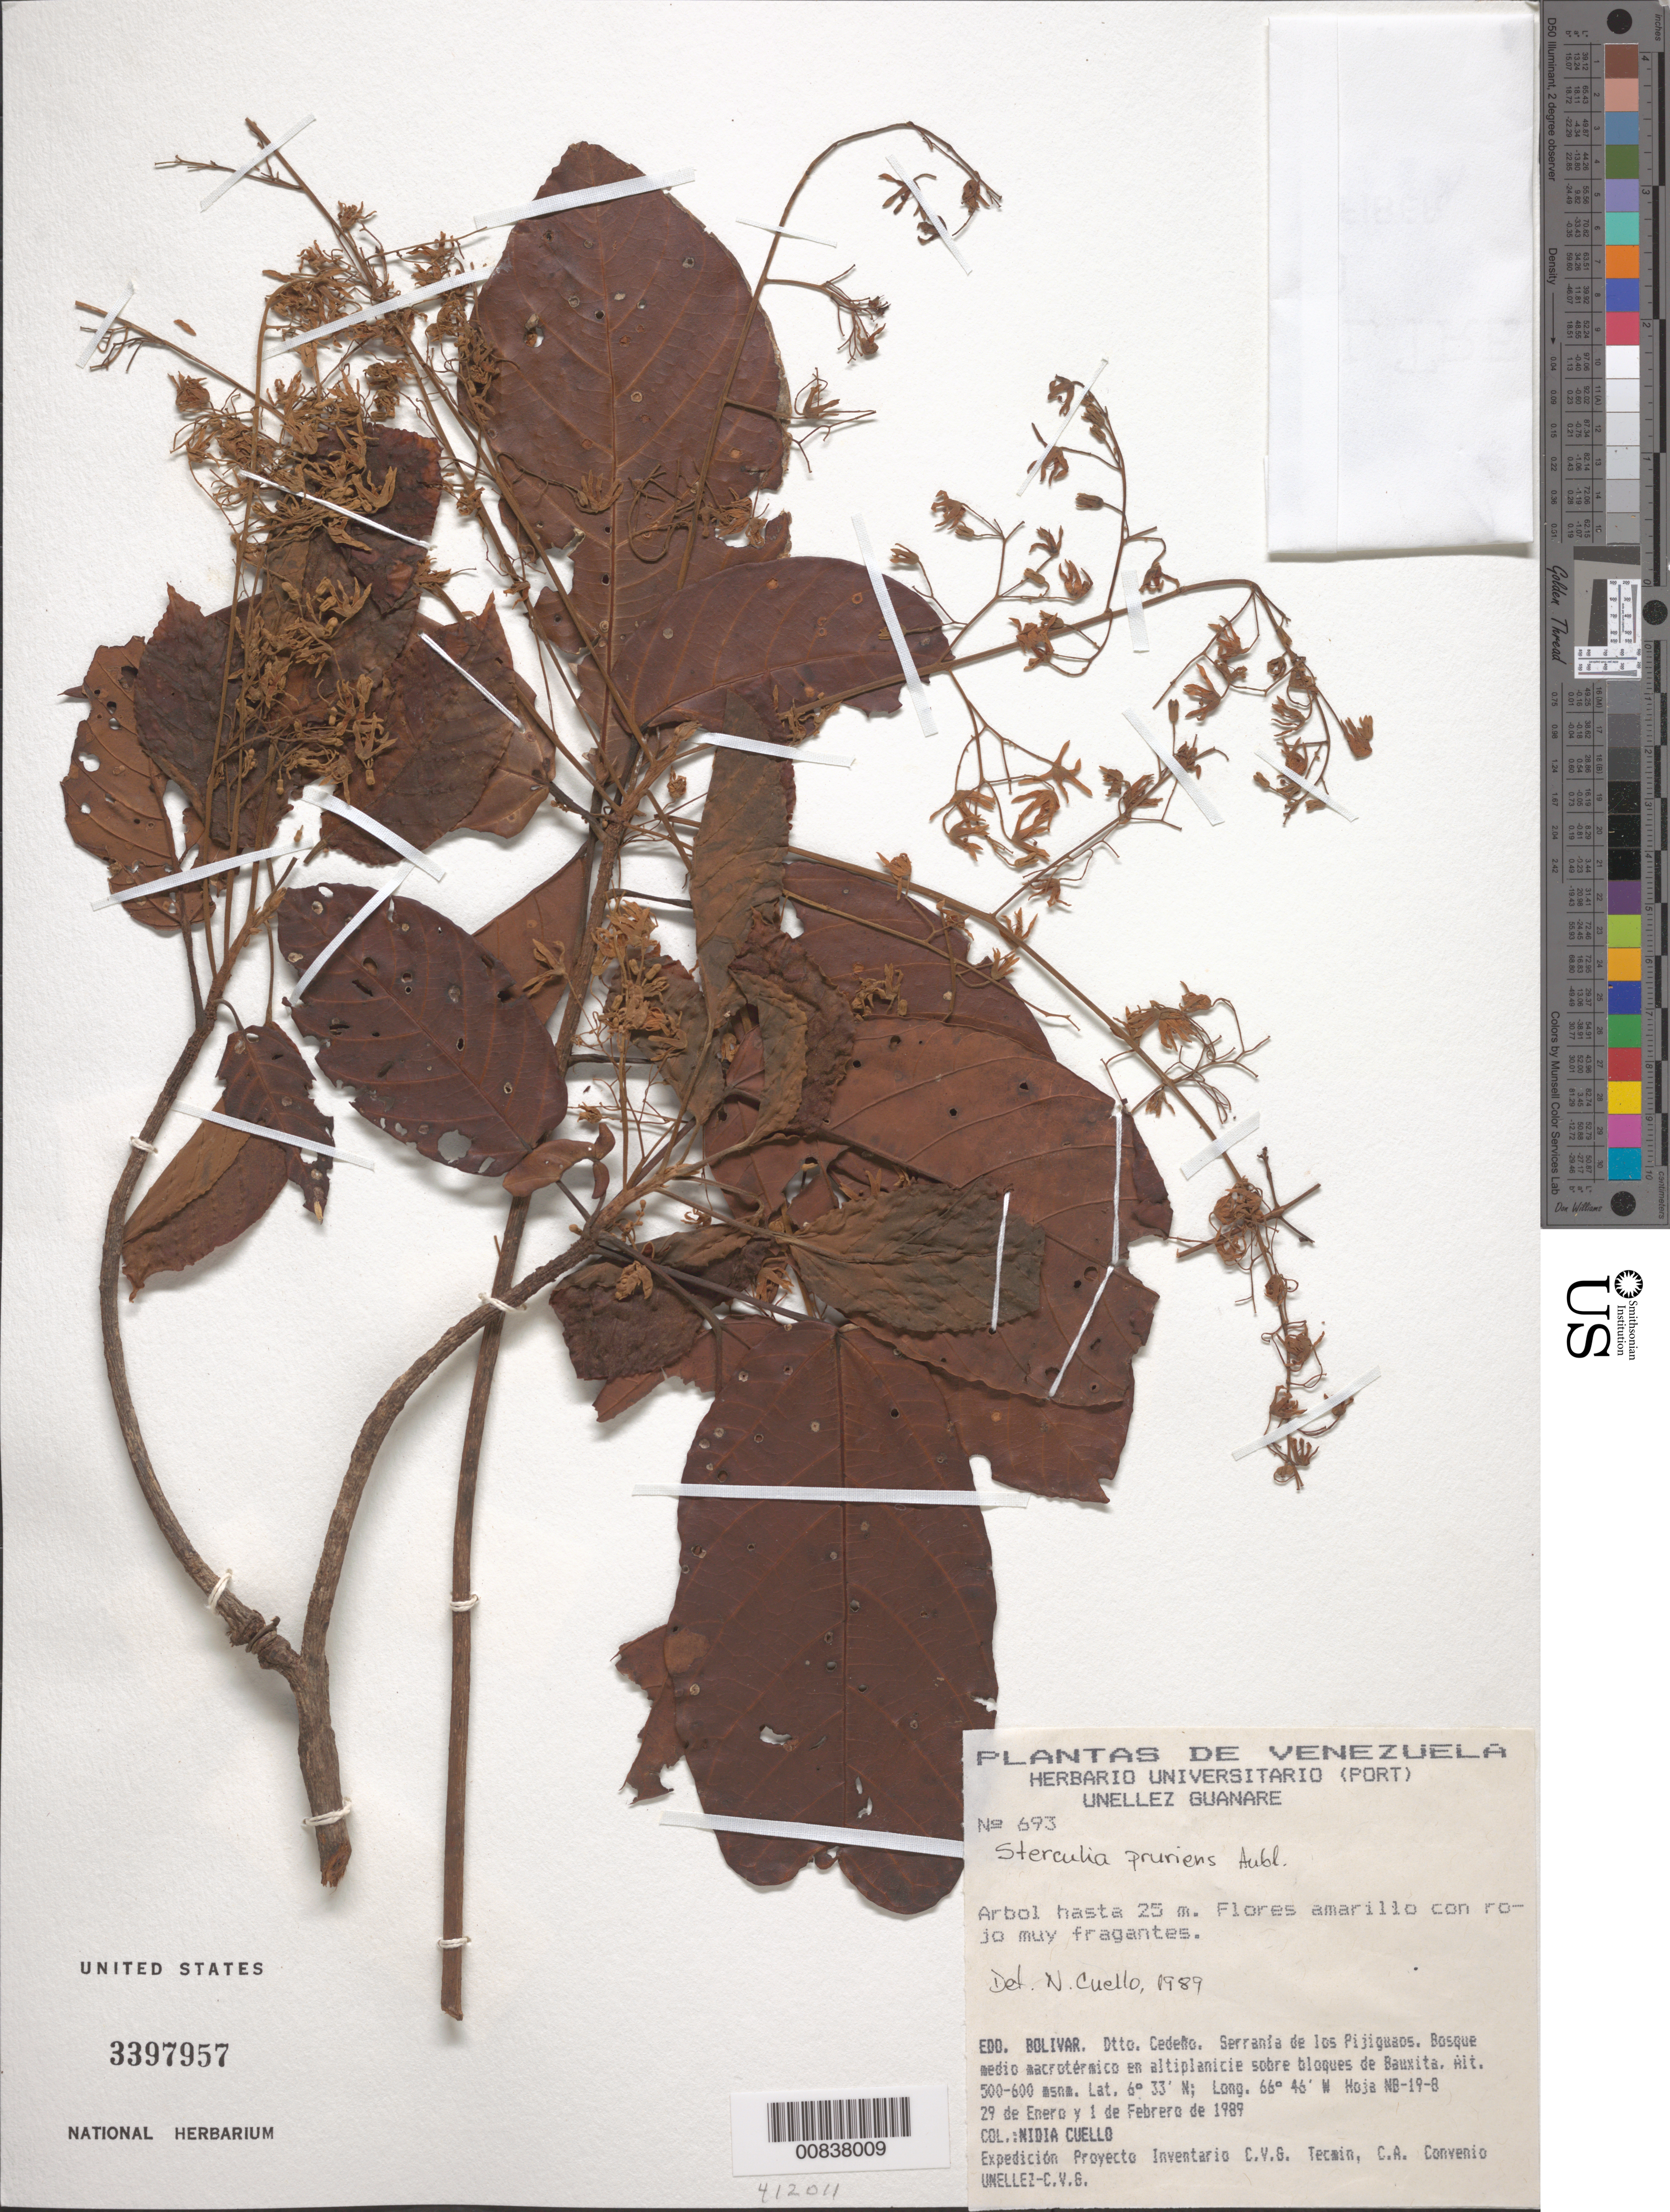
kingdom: Plantae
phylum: Tracheophyta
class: Magnoliopsida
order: Malvales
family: Malvaceae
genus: Sterculia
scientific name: Sterculia pruriens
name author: (Aubl.) K. Schum.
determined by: Cuello, Nidia L.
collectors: N. L. Cuello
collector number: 693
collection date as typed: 29-Jan-89 to 1-Feb-89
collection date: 1989-01-29/1989-02-01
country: Venezuela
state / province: Bolívar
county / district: Cedeño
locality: Serranía de los Pijiguaos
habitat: Bosque medio macrotermico en altiplanicie sobre bloques de bauxita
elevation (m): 500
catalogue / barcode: US 3397957